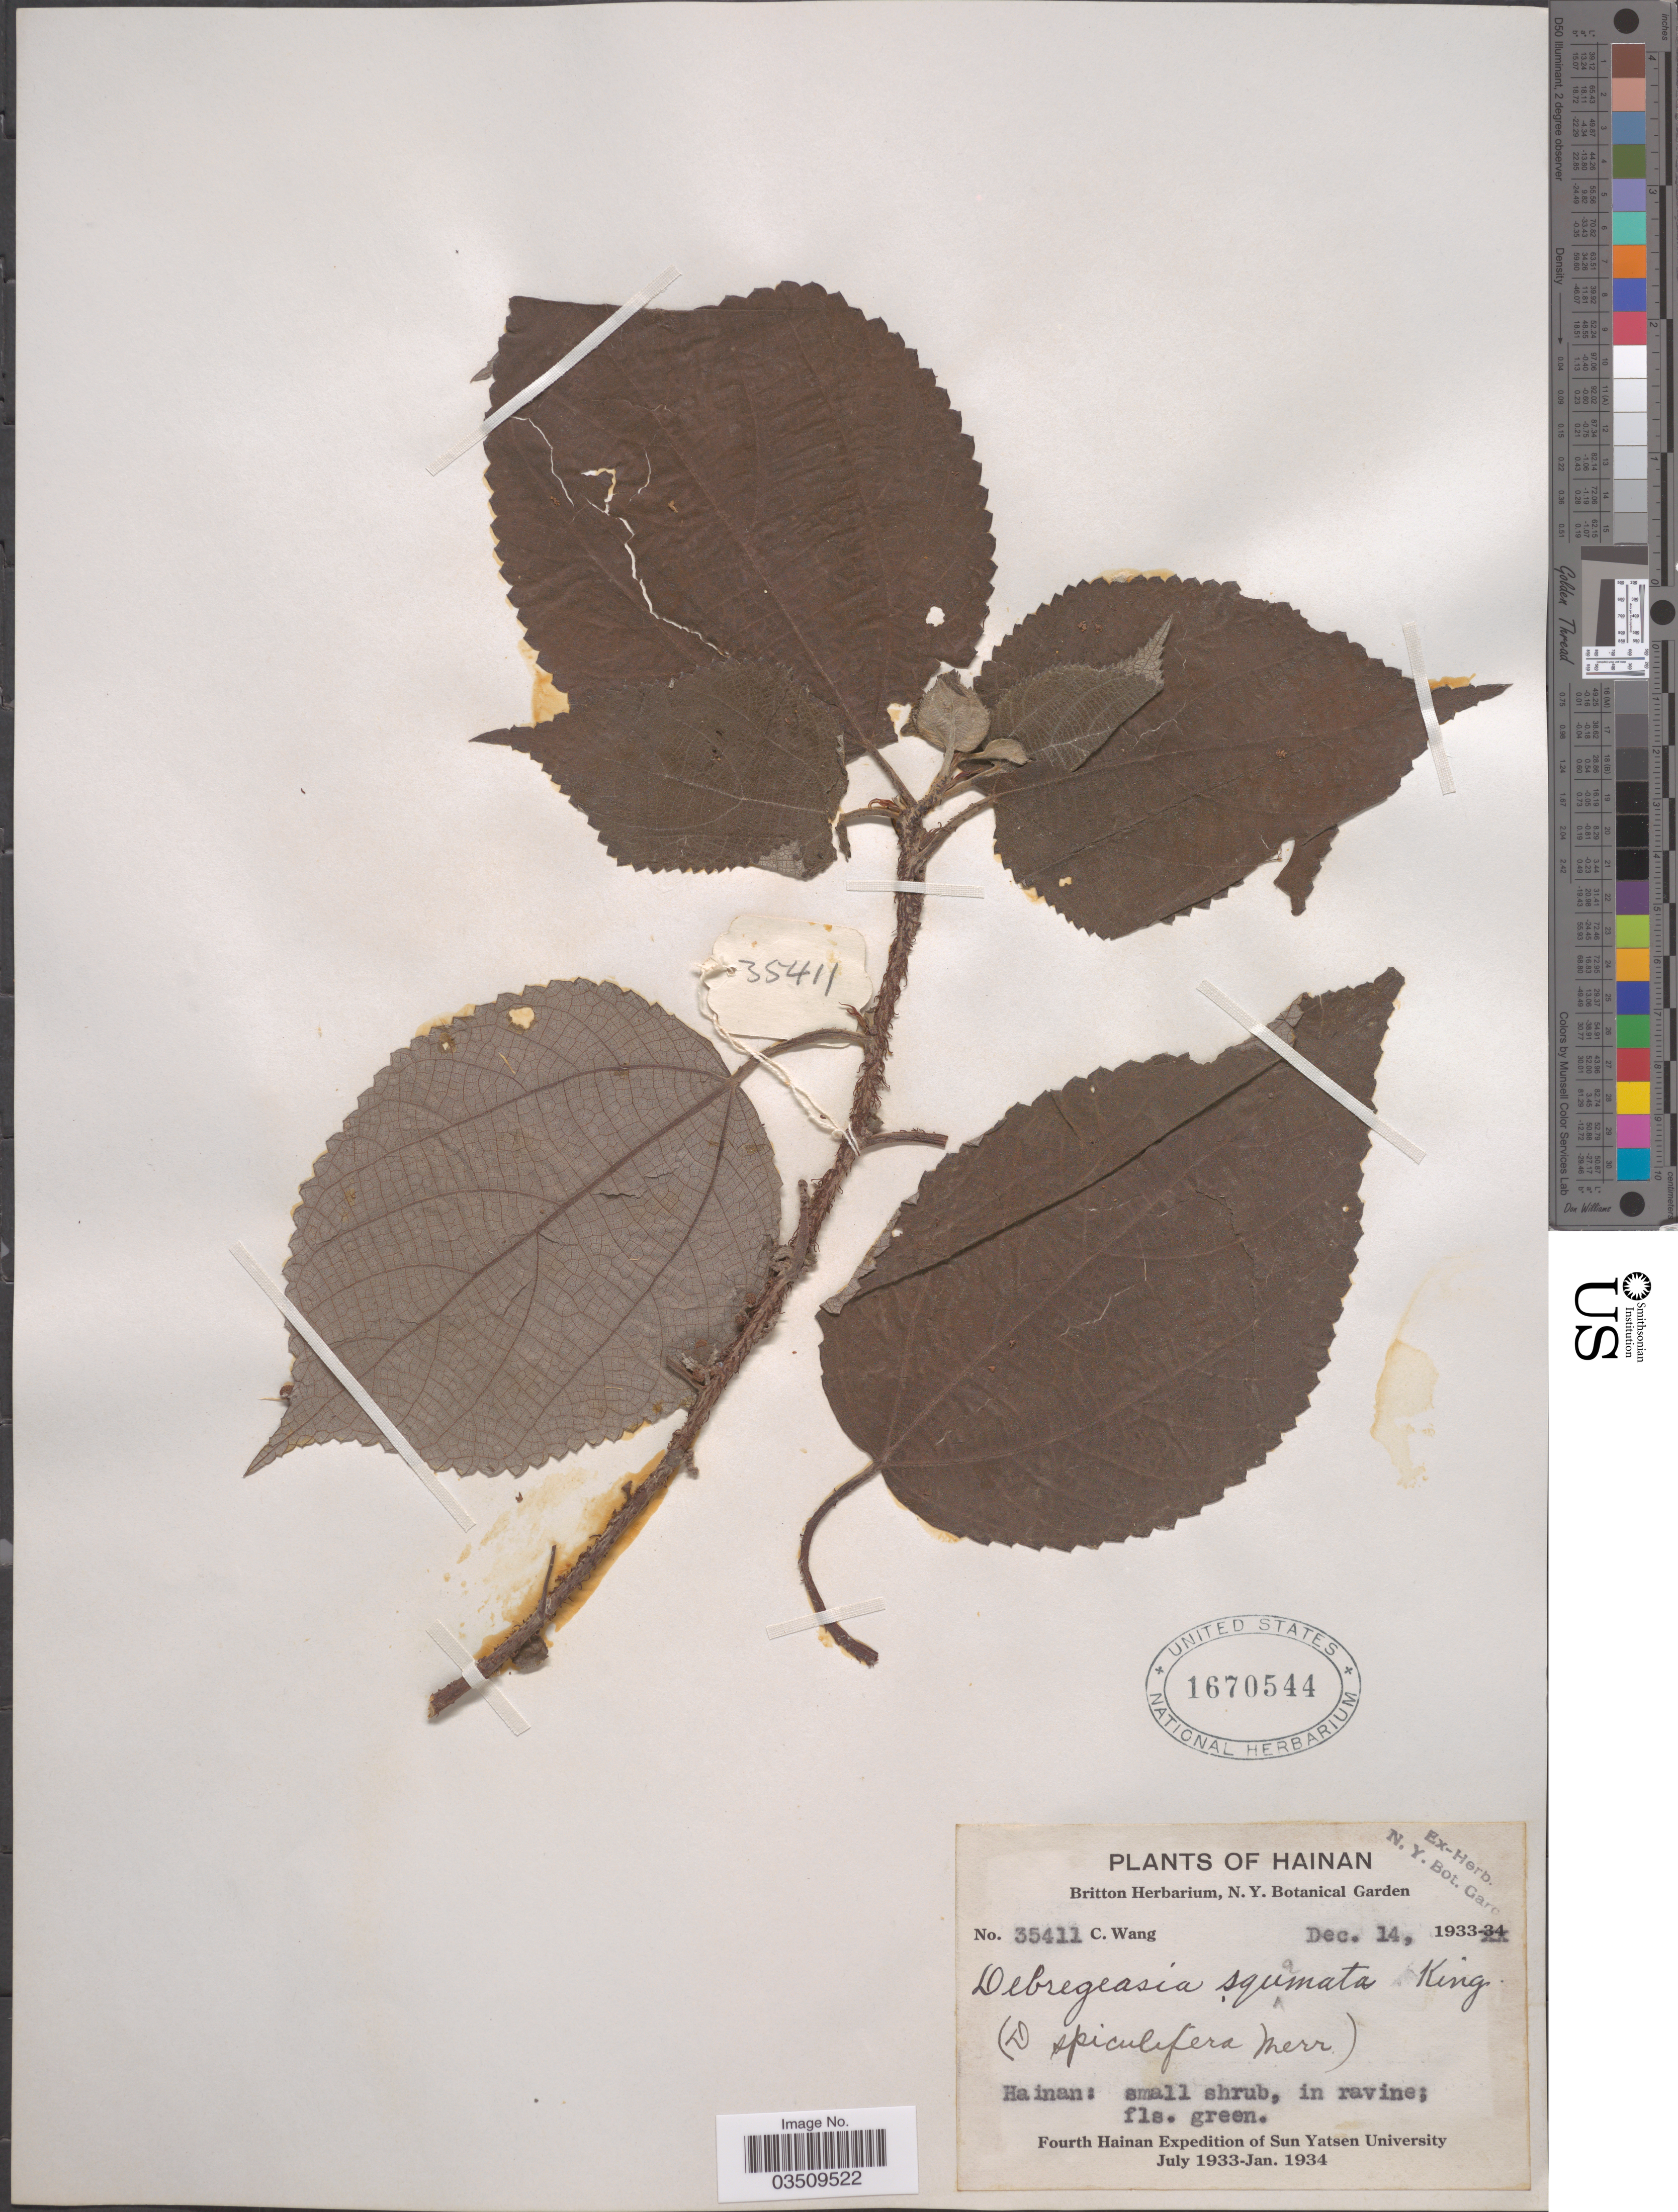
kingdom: Plantae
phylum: Tracheophyta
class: Magnoliopsida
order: Rosales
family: Urticaceae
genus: Debregeasia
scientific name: Debregeasia squamata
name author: King ex Hook. f.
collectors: C. Wang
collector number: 35411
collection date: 1933-12-14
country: China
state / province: Hainan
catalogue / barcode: US 1670544